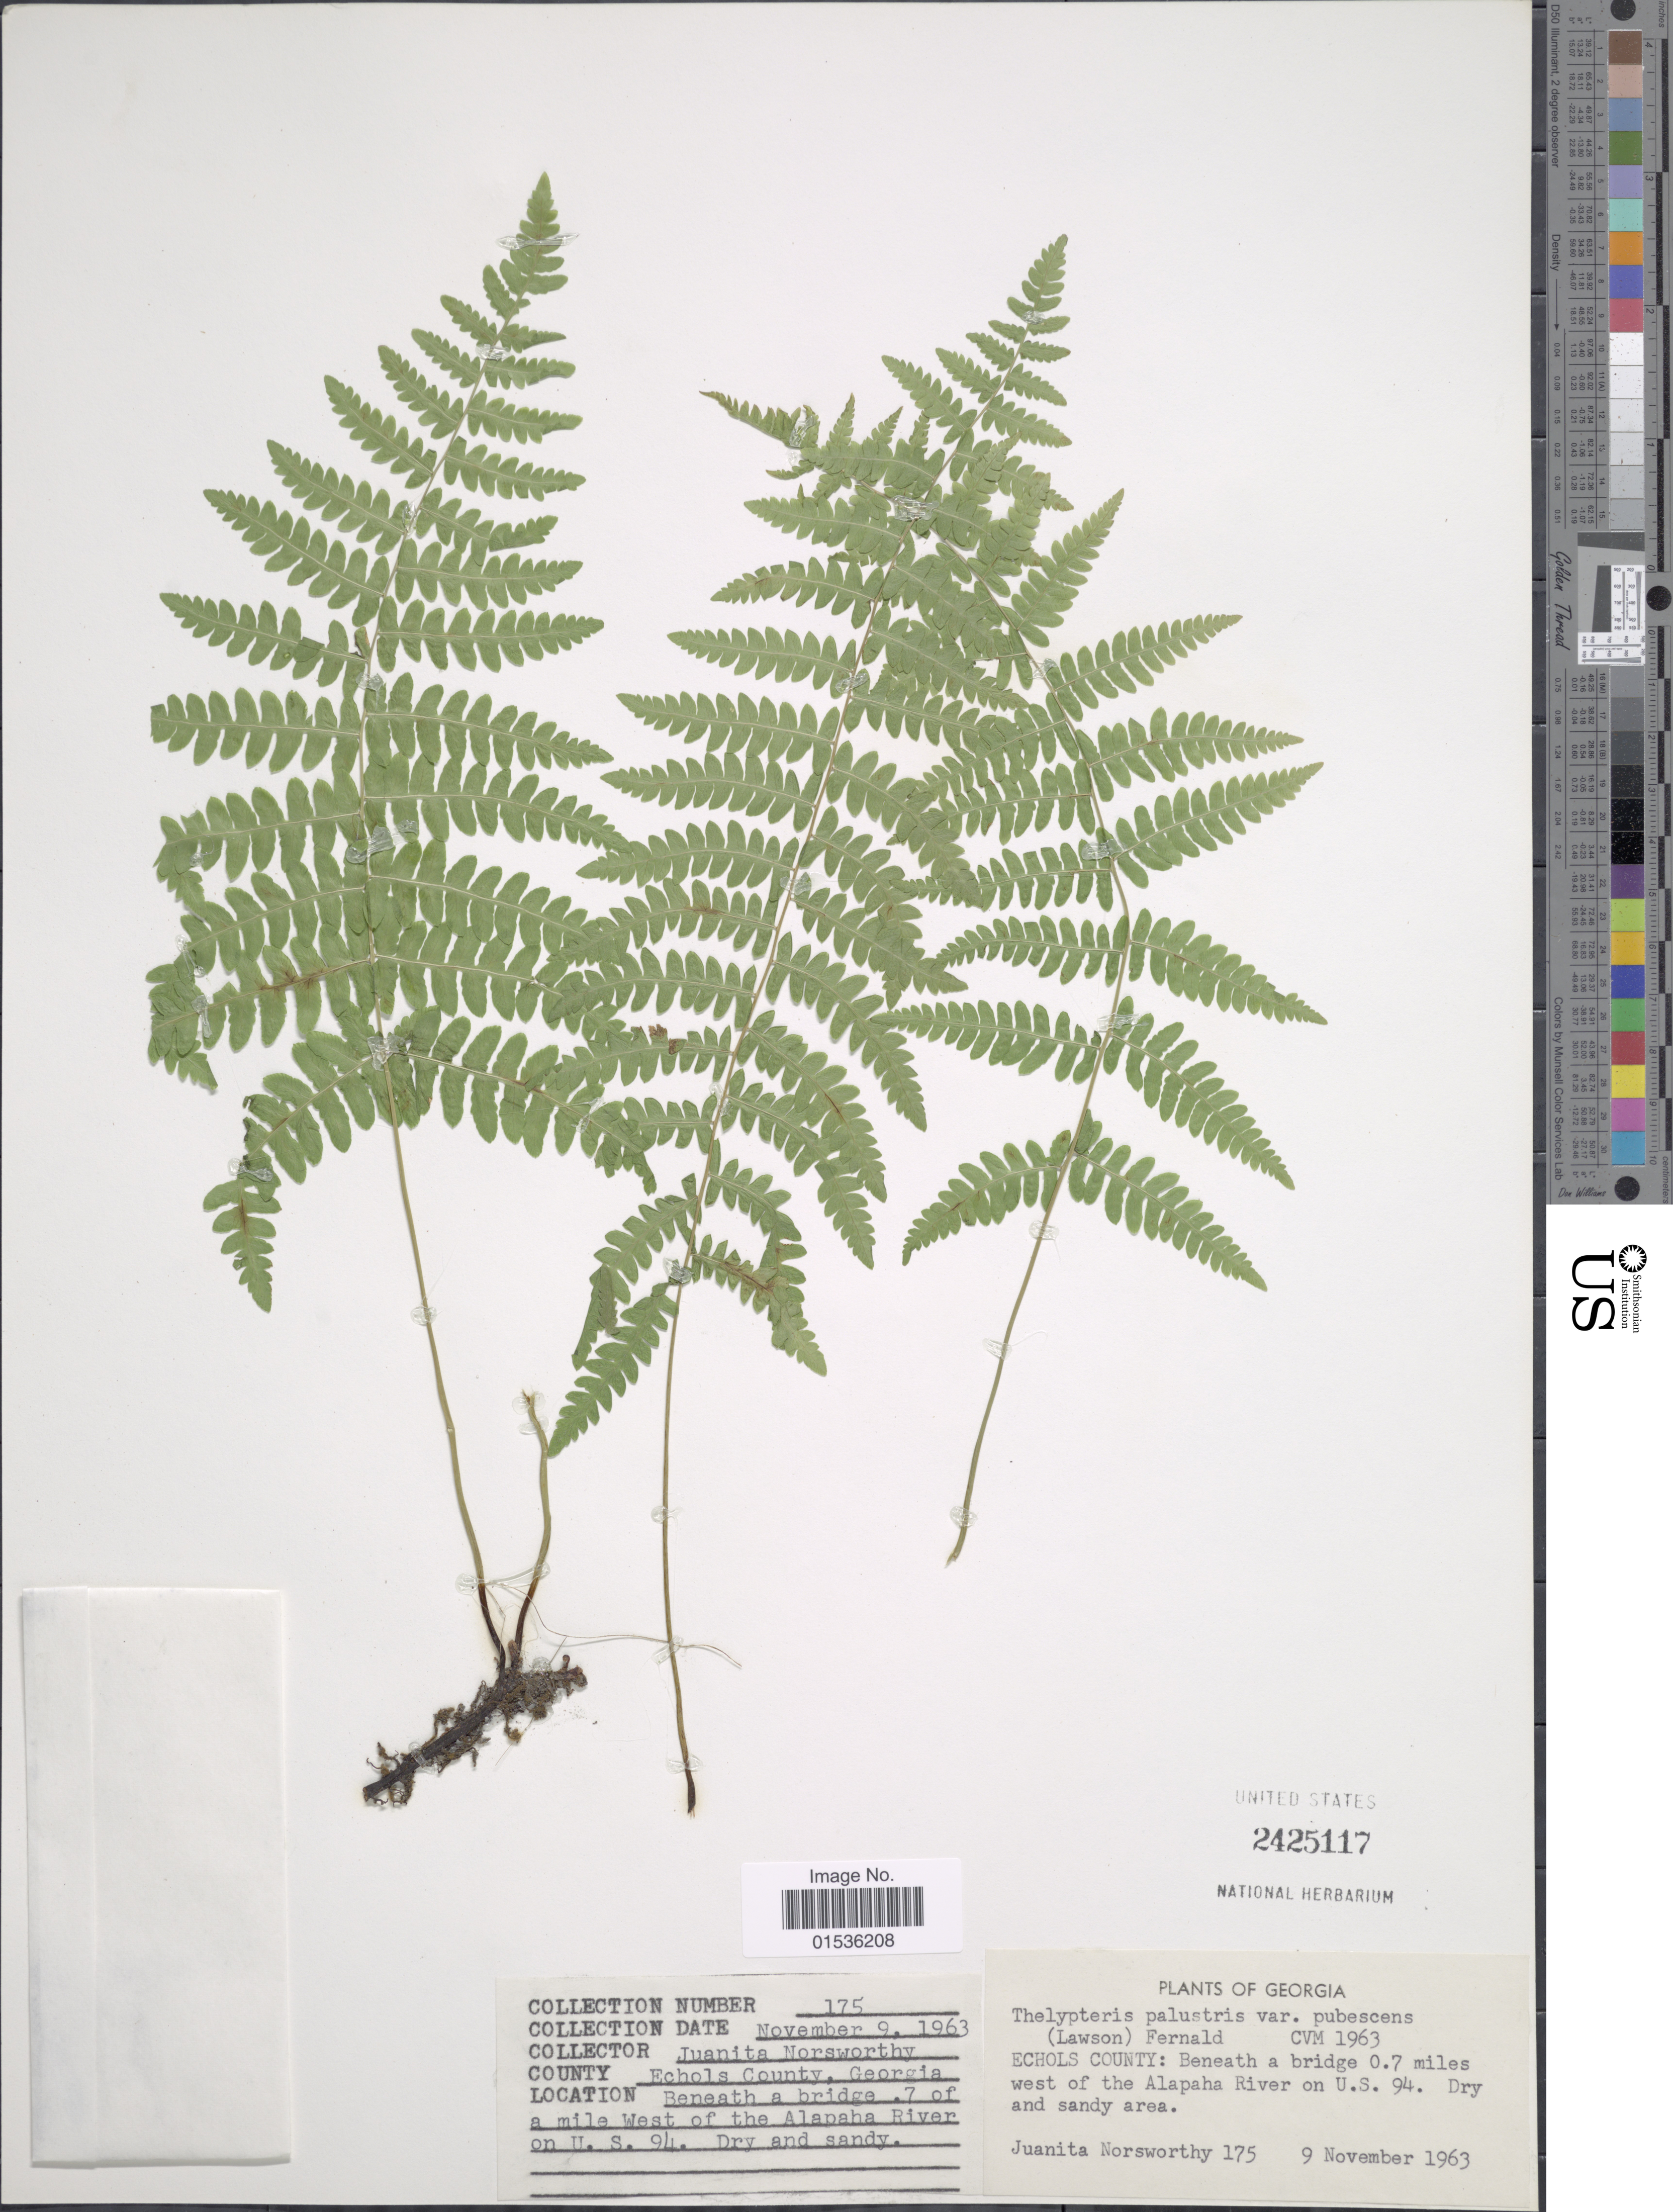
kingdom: Plantae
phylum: Tracheophyta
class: Polypodiopsida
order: Polypodiales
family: Thelypteridaceae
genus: Phegopteris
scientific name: Phegopteris connectilis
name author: (Michx.) Watt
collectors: J. Norsworthy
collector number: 175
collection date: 1963-11-09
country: United States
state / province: Georgia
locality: Georgia. Echols County: Beneath a bridge 0.7 miles west of the Alapaha River on U.S. 94. Dry and sandy area.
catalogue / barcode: US 2425117